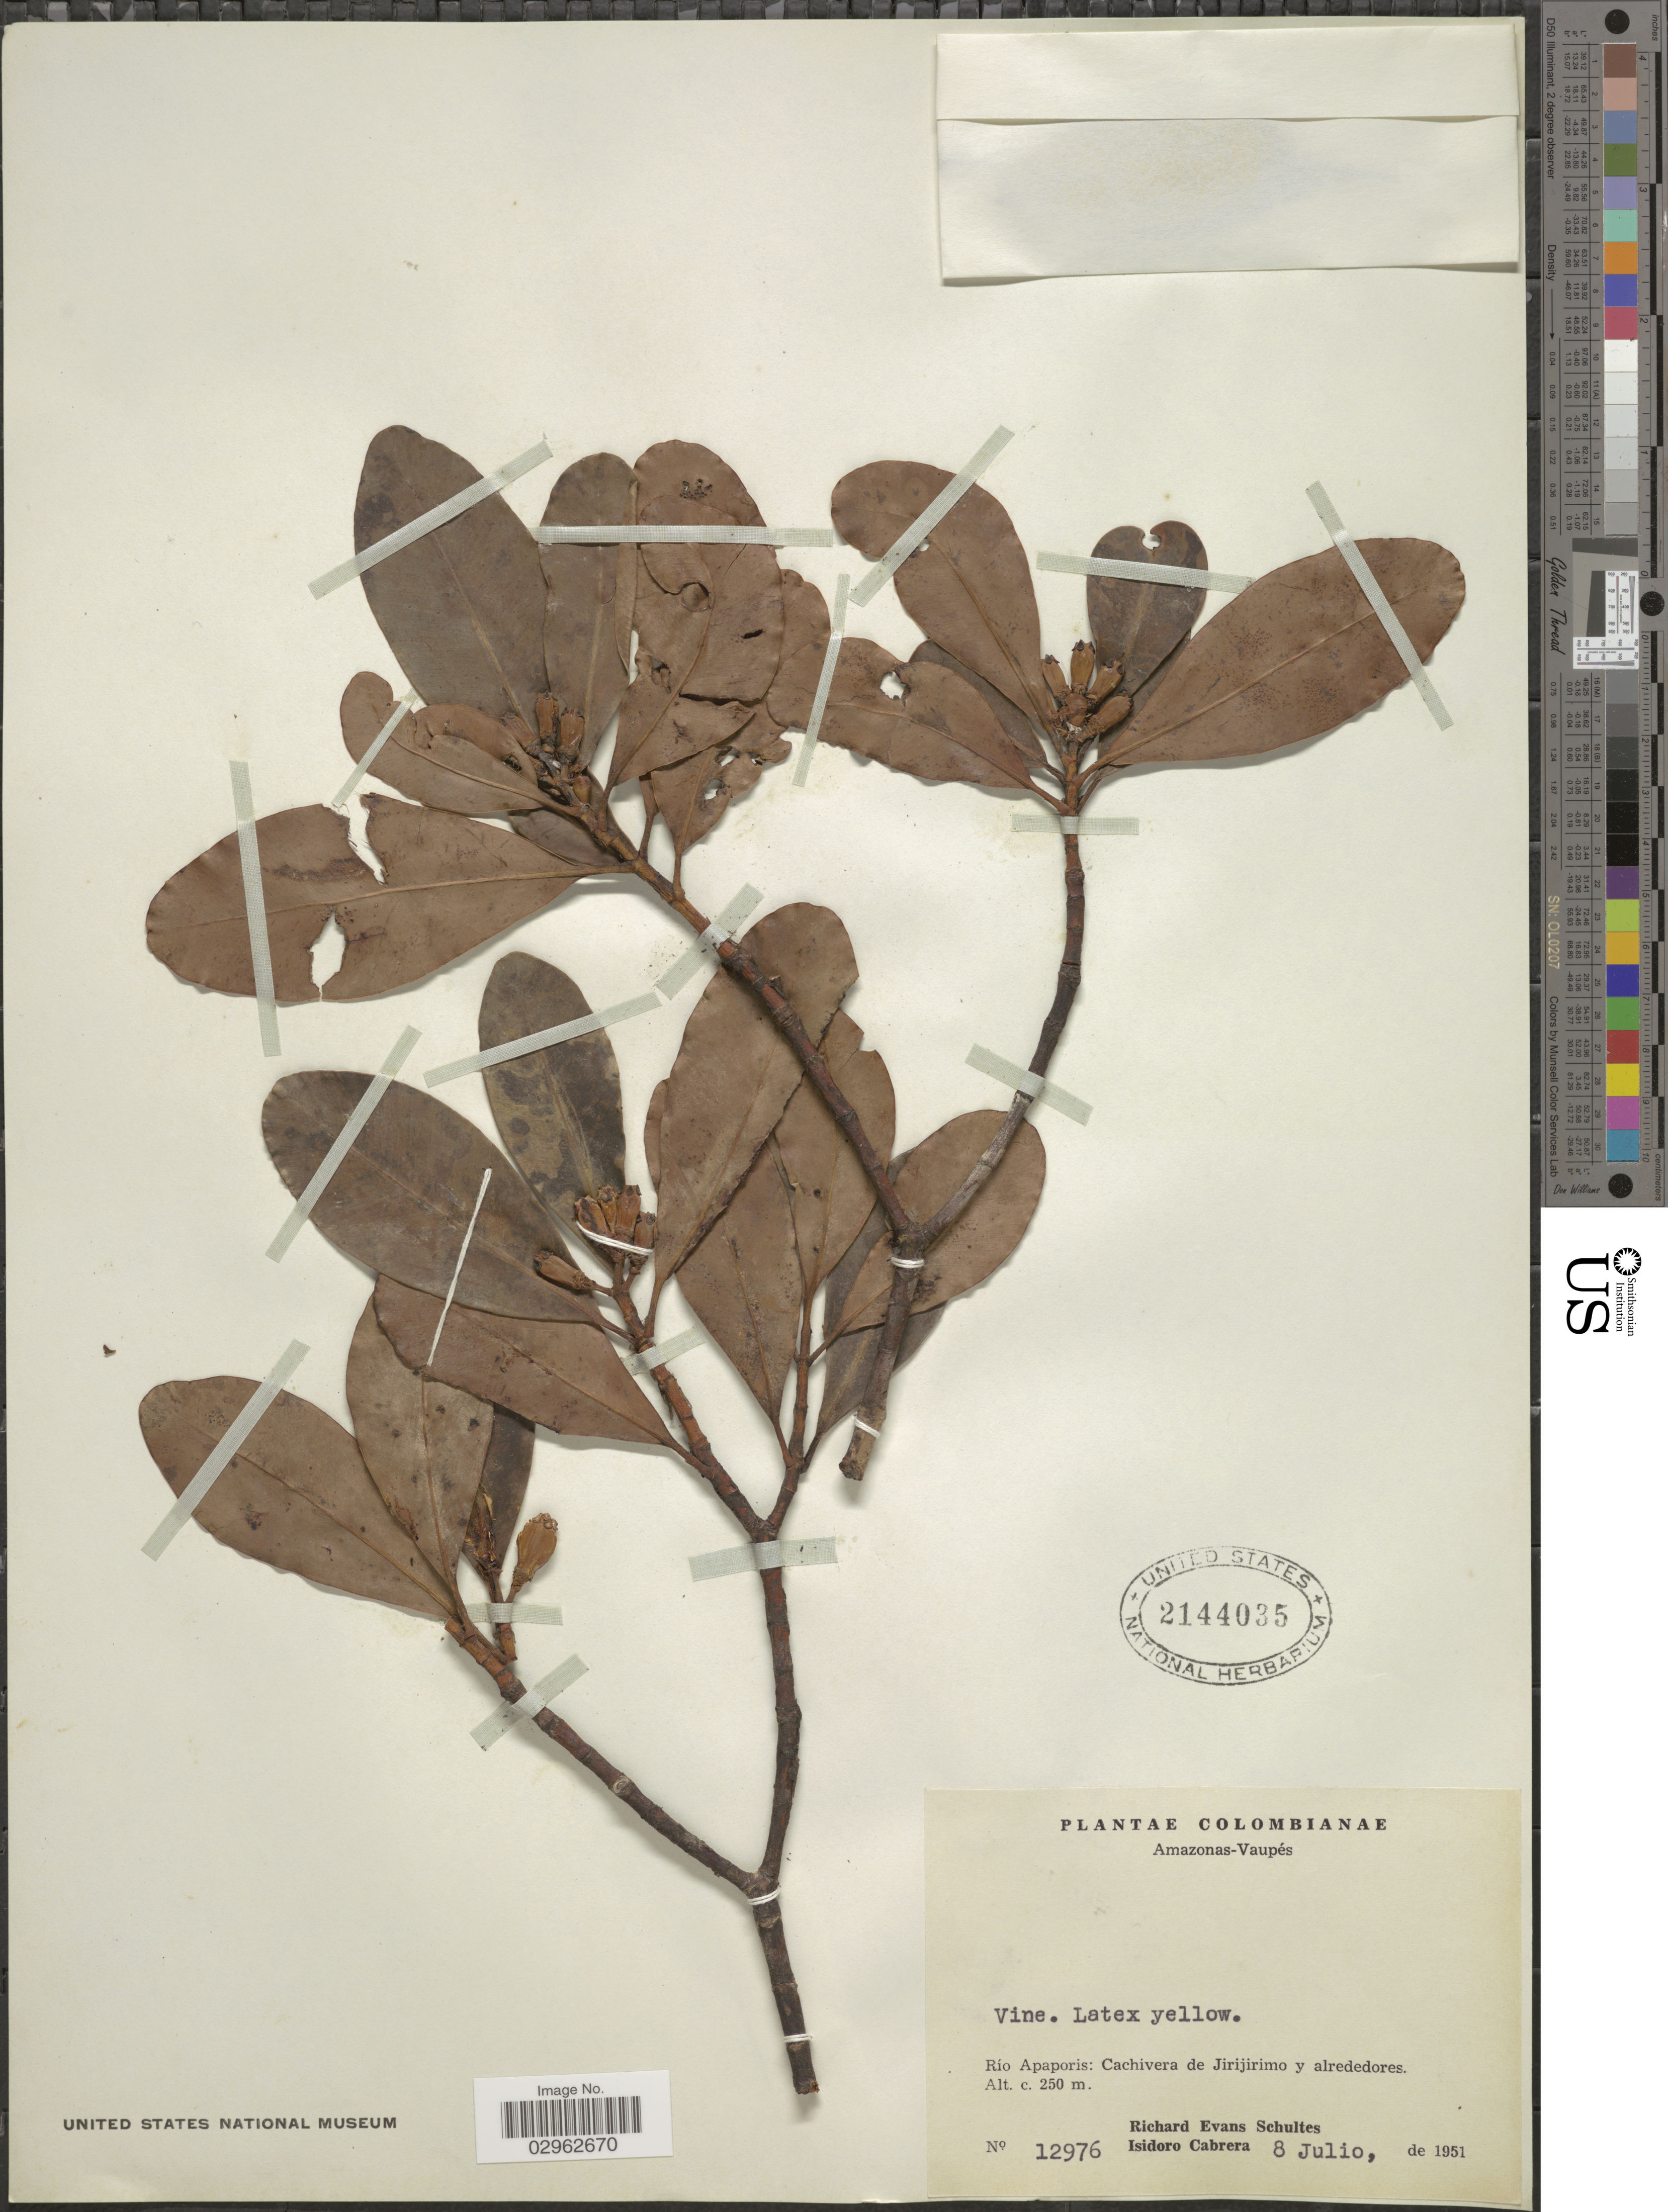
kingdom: Plantae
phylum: Tracheophyta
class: Magnoliopsida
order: Malpighiales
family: Clusiaceae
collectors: J. M. Idrobo & R. E. Schultes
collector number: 12976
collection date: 1951-07-08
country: Colombia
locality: Amazonas-Vaupés, Río Apaporis: Cachivera de Jirjirimo y alrededores.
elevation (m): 250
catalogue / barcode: US 2144035